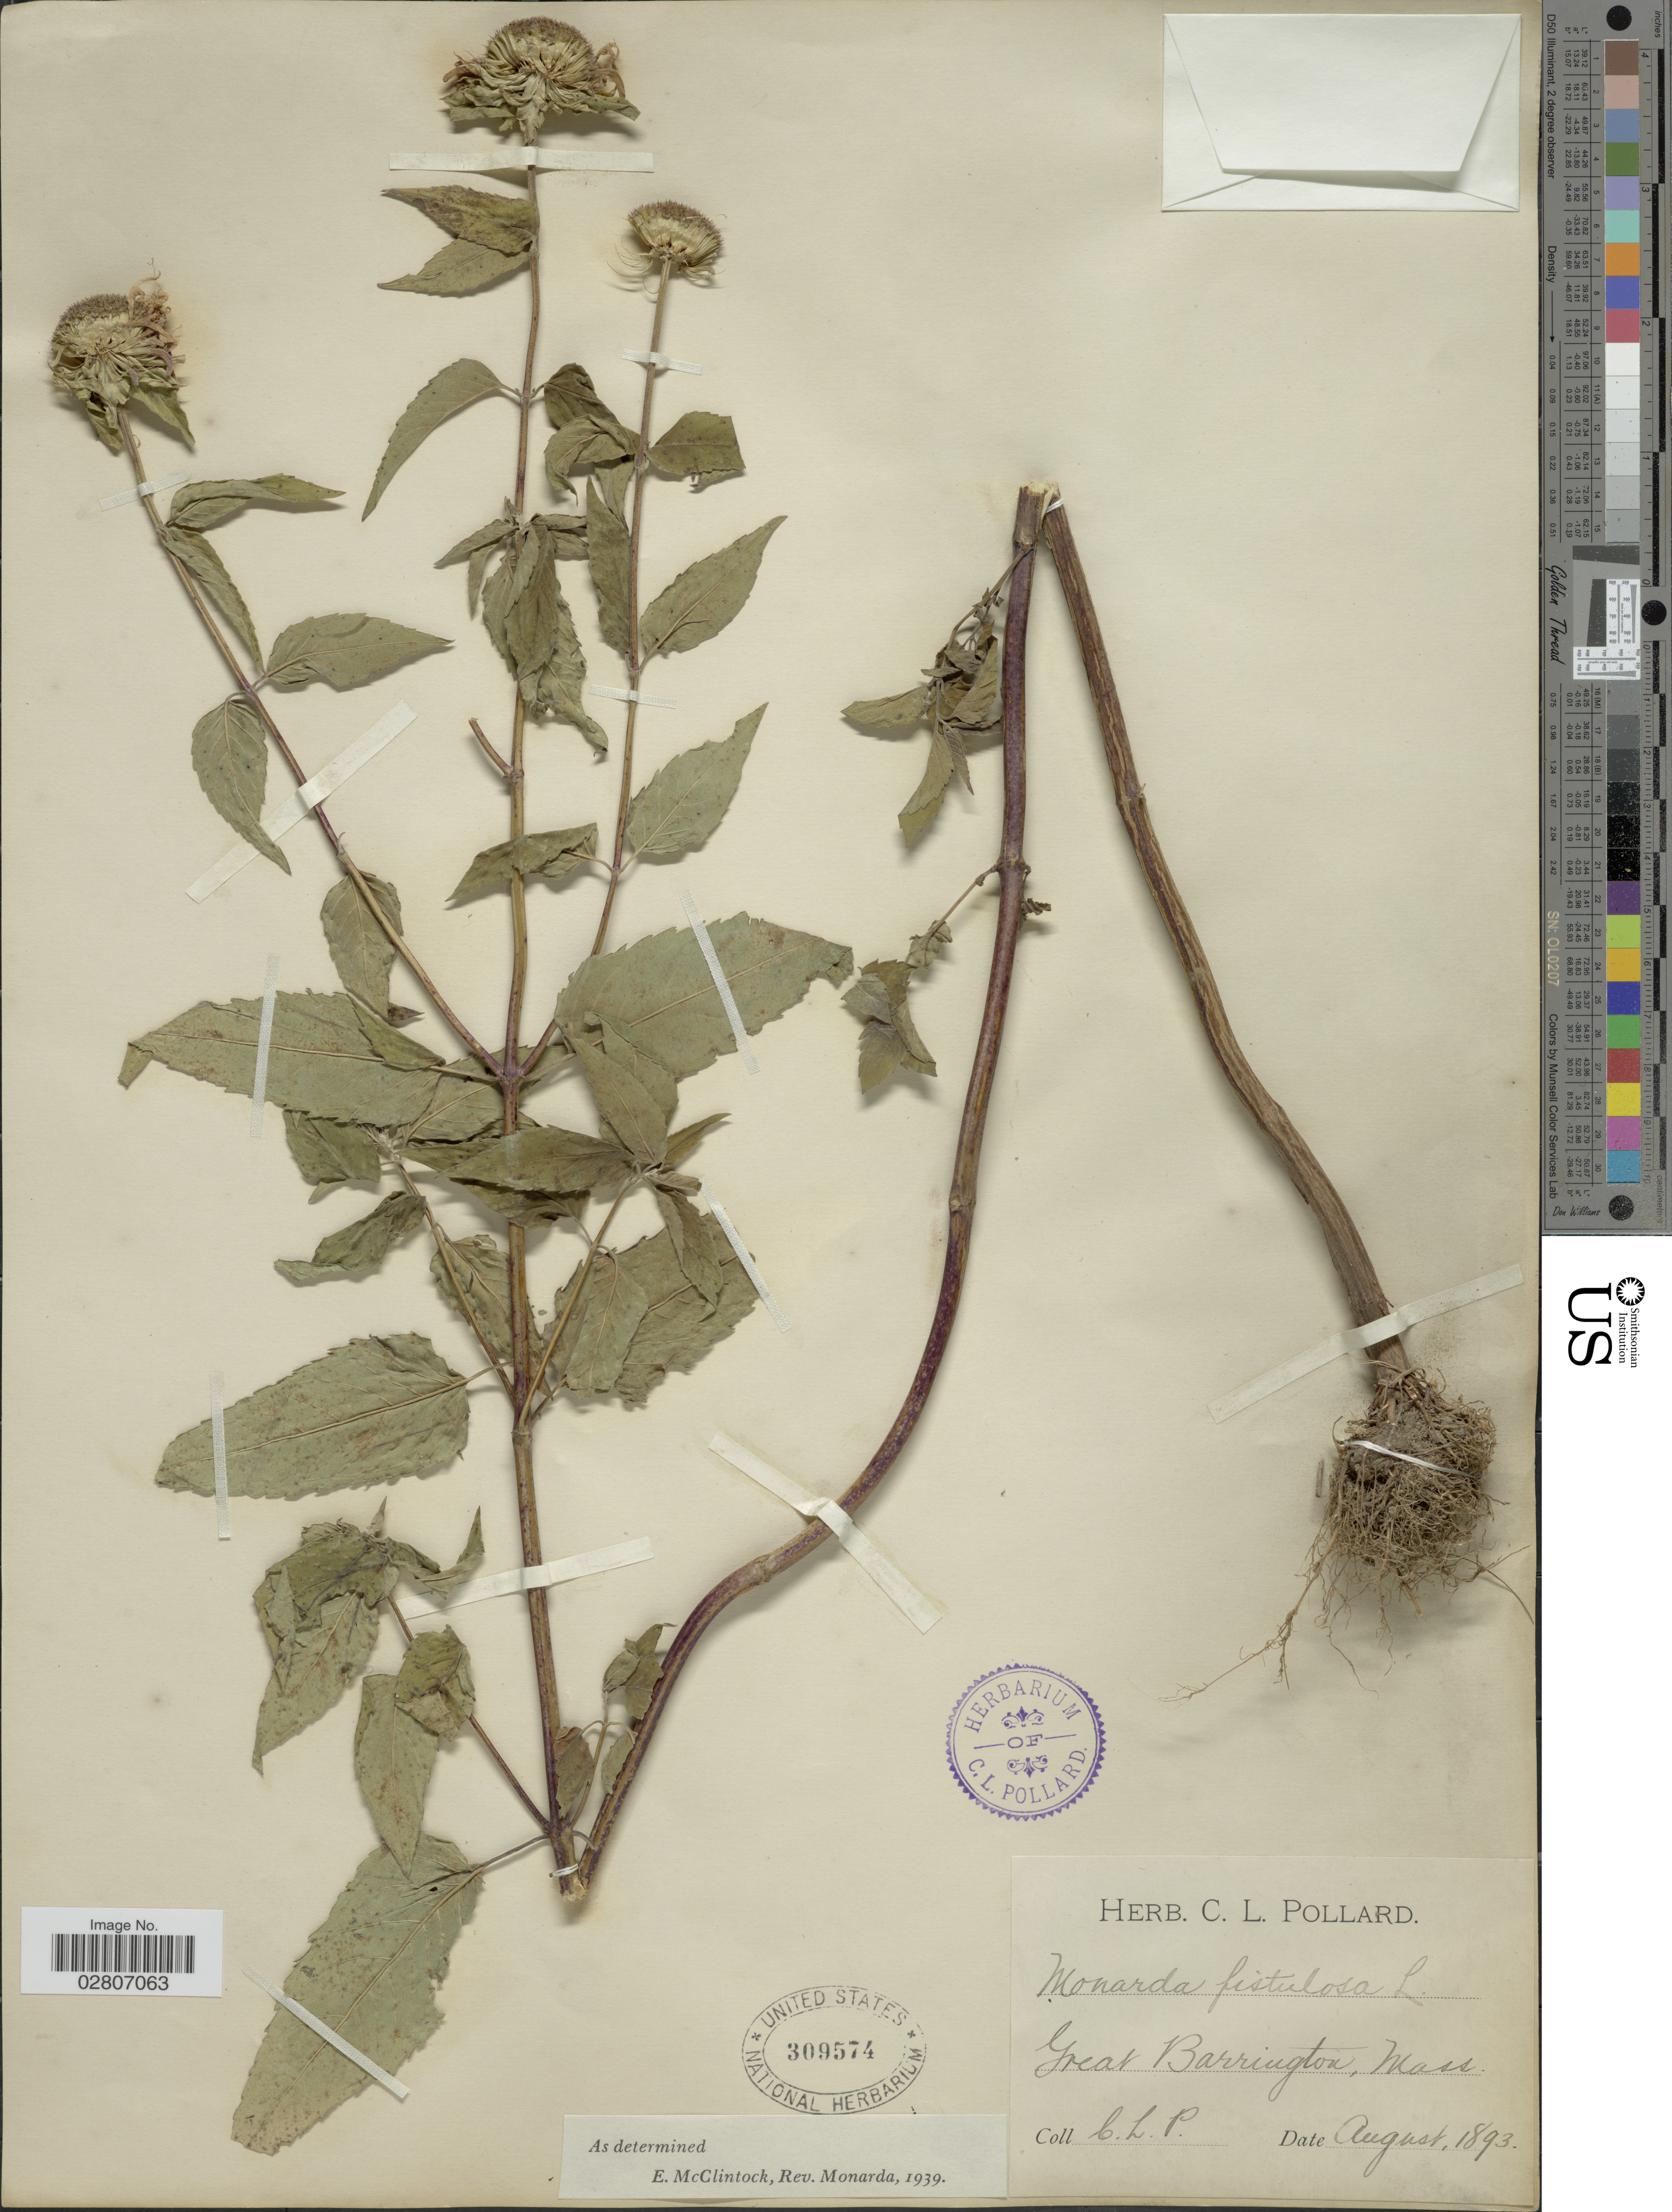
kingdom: Plantae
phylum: Tracheophyta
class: Magnoliopsida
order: Lamiales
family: Lamiaceae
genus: Monarda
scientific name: Monarda fistulosa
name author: L.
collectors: C. L. Pollard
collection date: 1893-08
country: United States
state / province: Massachusetts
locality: Great Barrington.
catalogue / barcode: US 309574